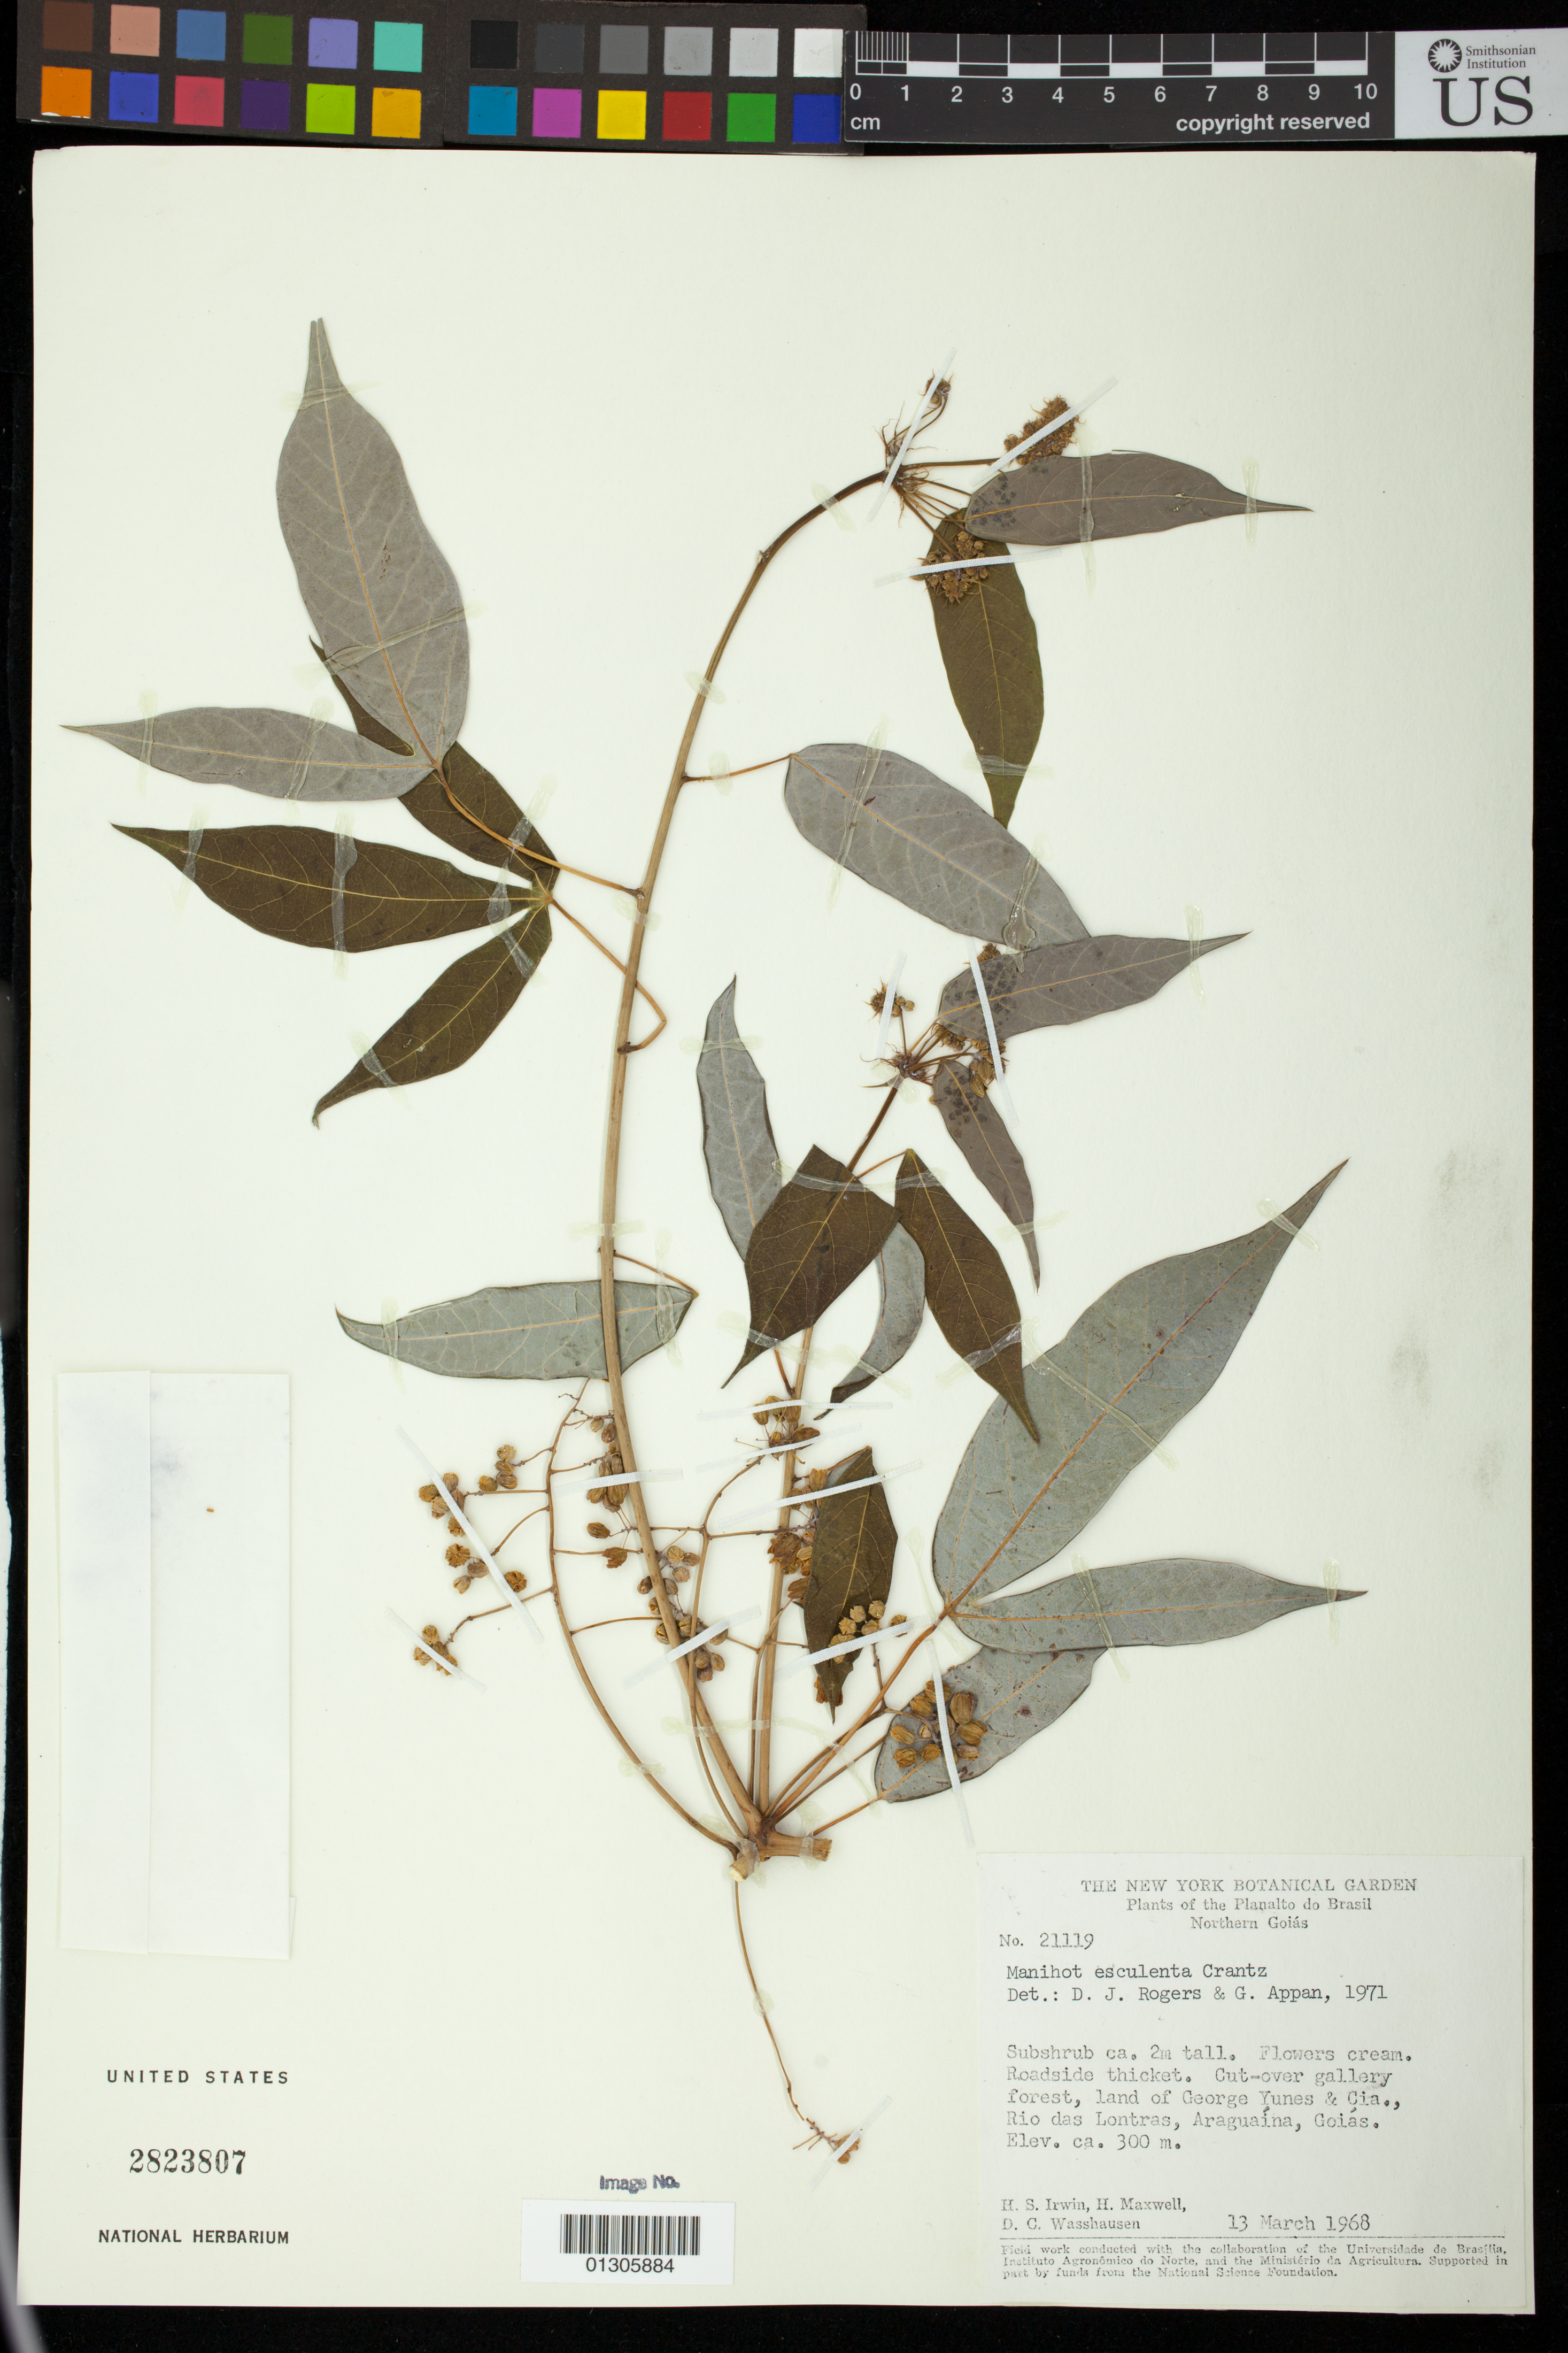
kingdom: Plantae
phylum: Tracheophyta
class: Magnoliopsida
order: Malpighiales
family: Euphorbiaceae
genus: Manihot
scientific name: Manihot esculenta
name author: Crantz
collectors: H. Irwin, H. Maxwell & D. C. Wasshausen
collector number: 21119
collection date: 1968-03-13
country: Brazil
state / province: Goiás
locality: land of George Yunes & Cia., Rio das Lontras, Araguaina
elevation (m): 300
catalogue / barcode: US 2823807